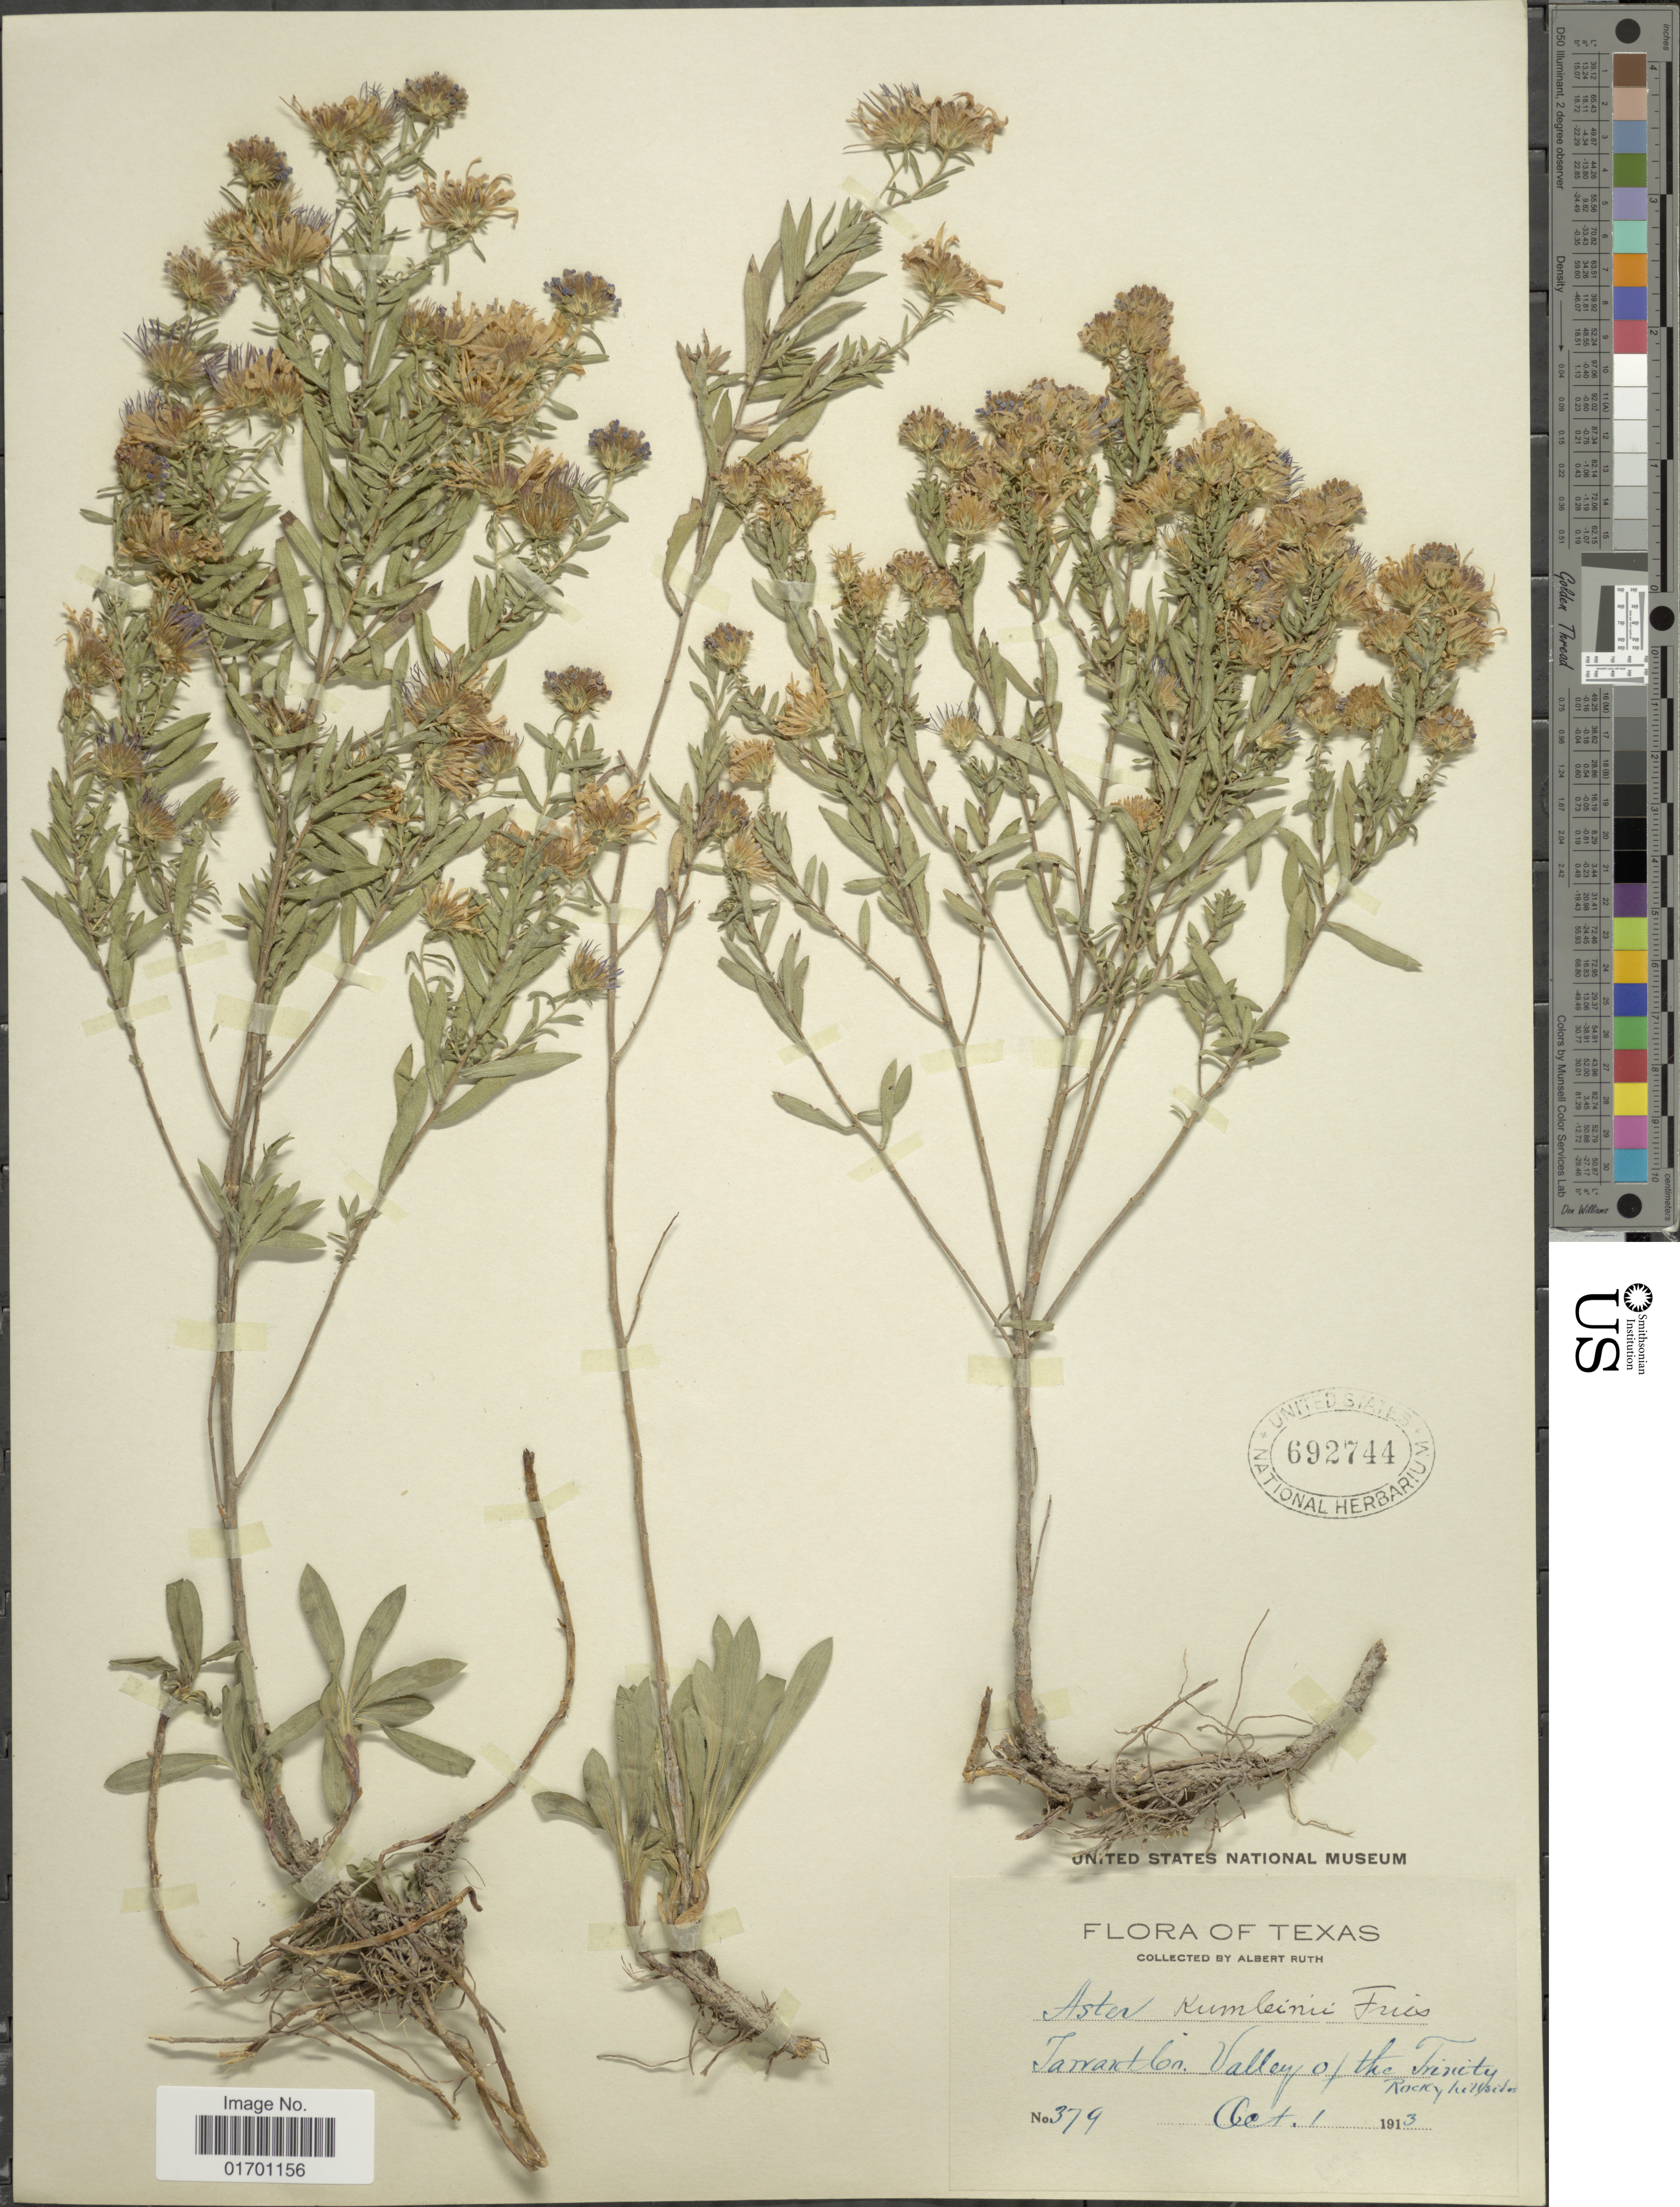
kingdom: Plantae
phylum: Tracheophyta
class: Magnoliopsida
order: Asterales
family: Asteraceae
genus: Symphyotrichum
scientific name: Symphyotrichum oblongifolium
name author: (Nutt.) G.L. Nesom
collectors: A. Ruth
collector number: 379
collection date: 1913-10-01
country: United States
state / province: Texas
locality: Iarranthon, Valley of the Trinity, Rocky hillside.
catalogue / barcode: US 692744